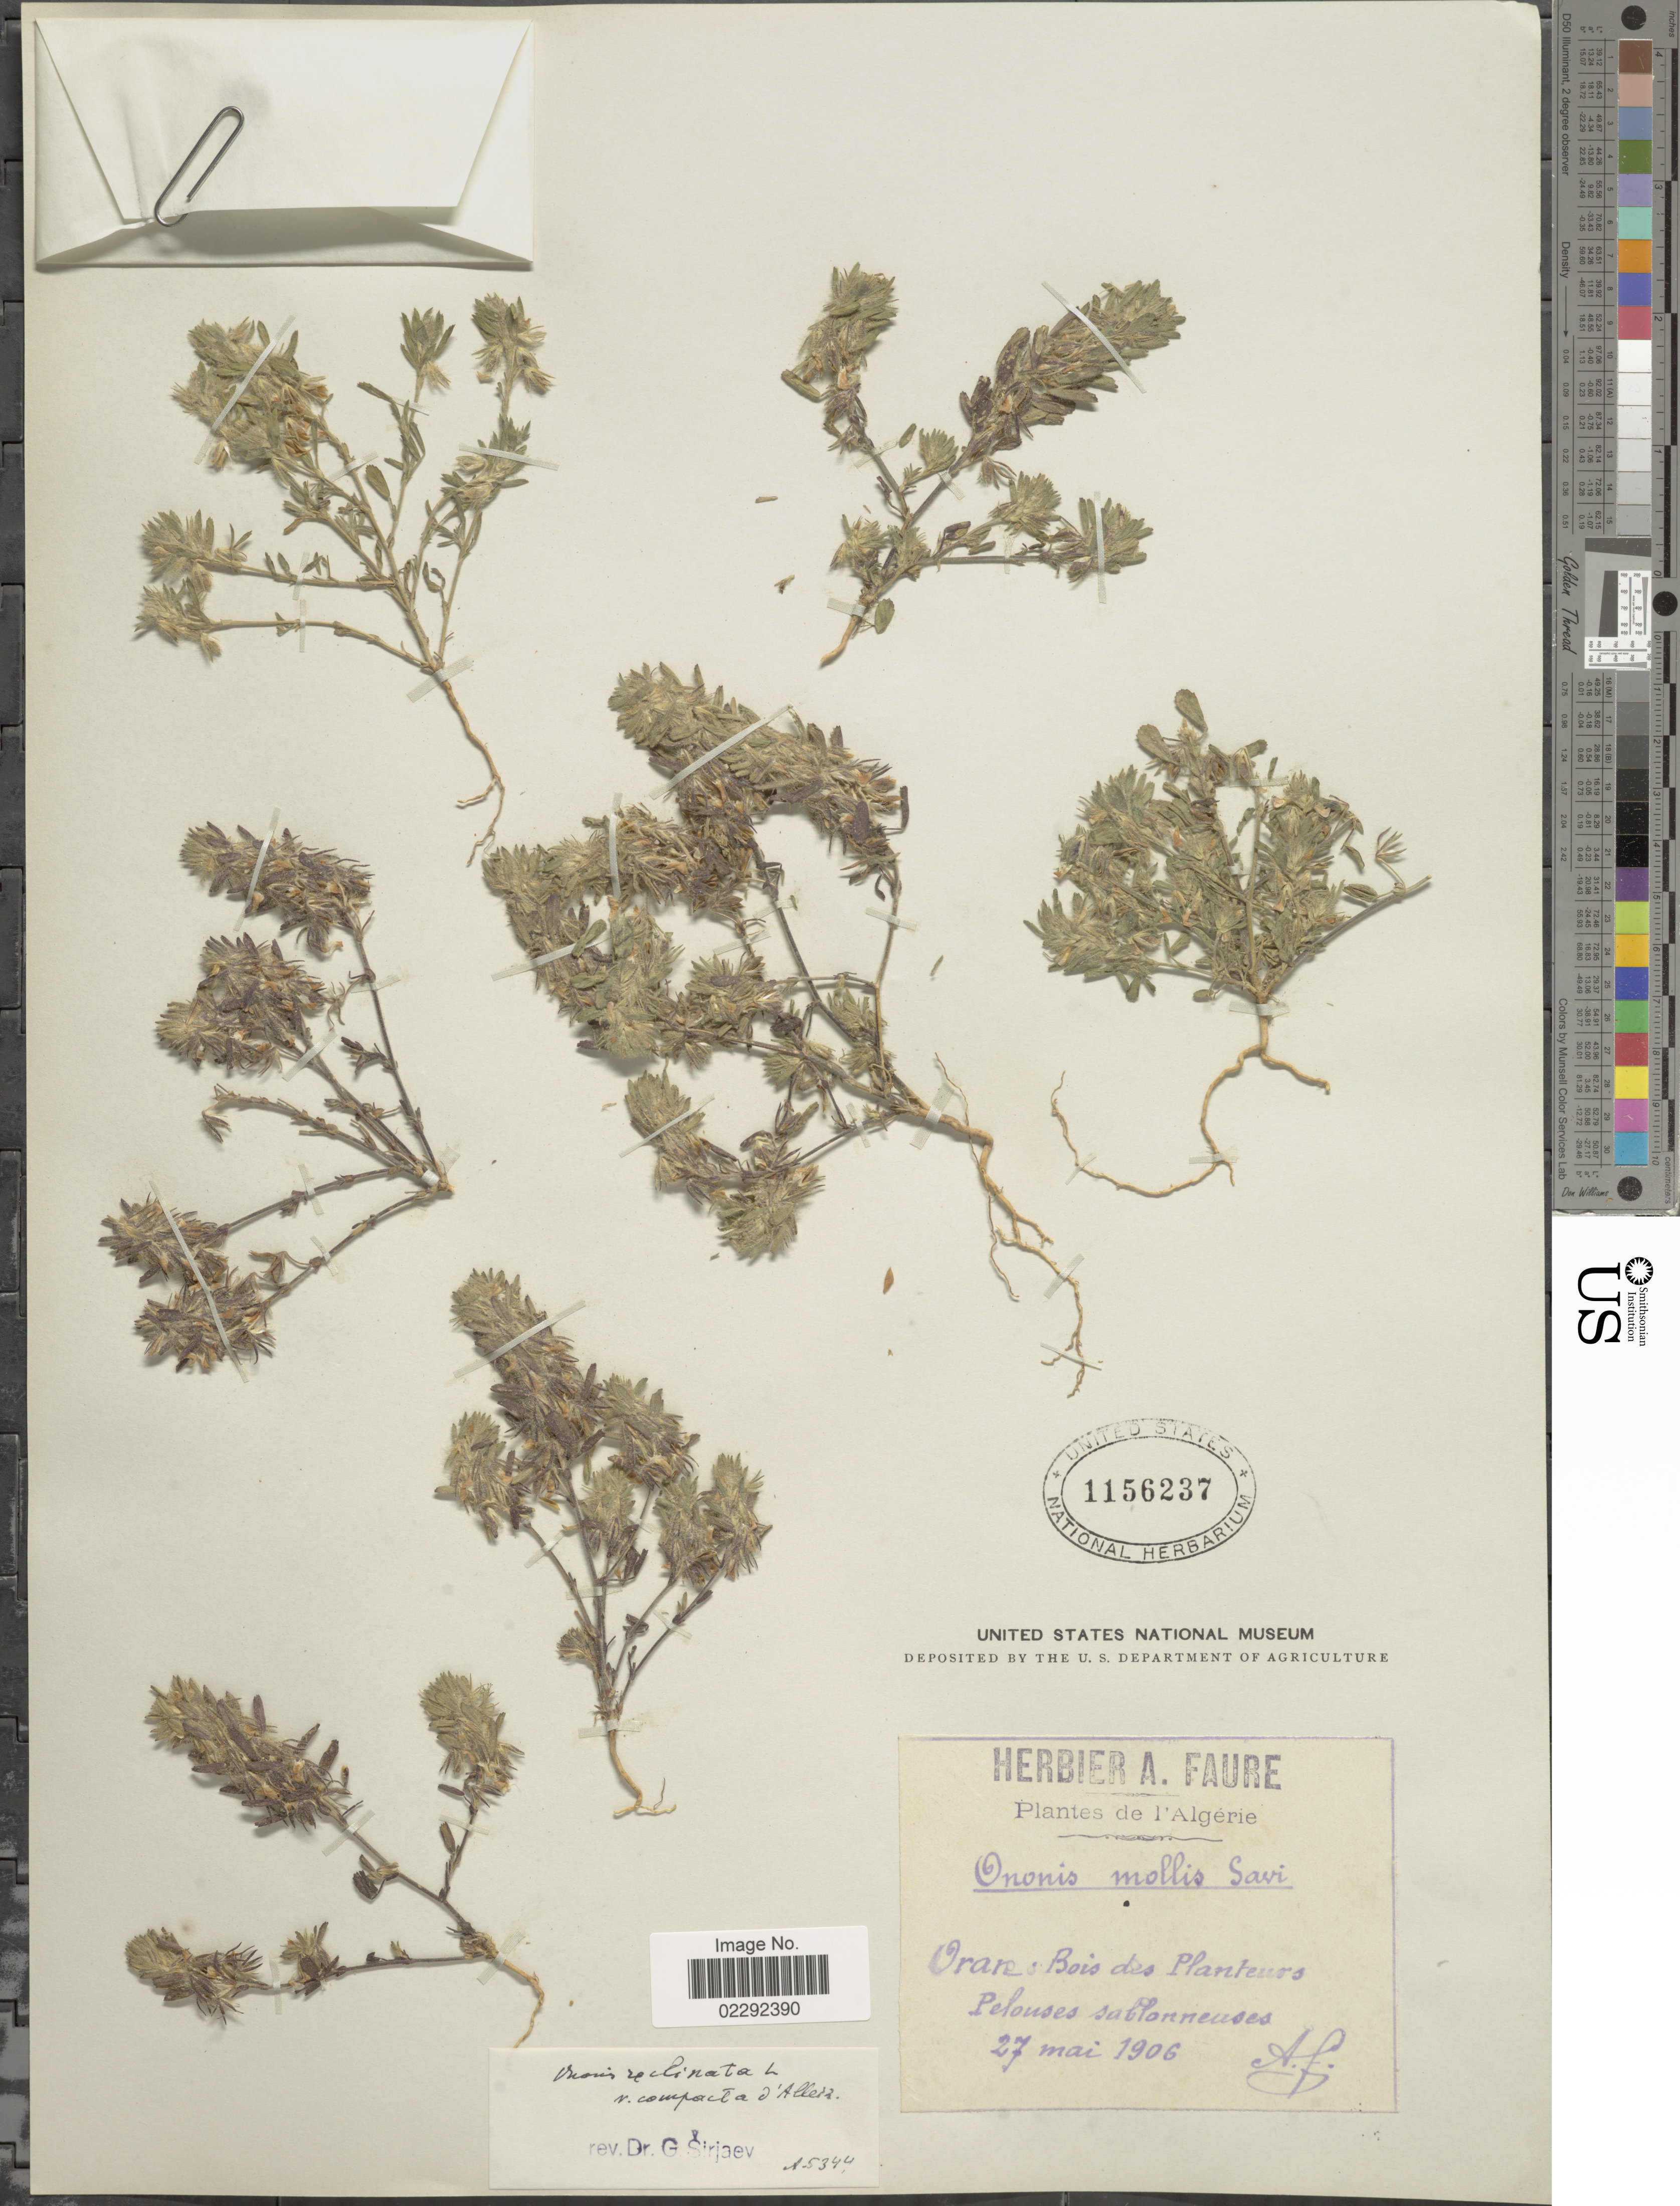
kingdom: Plantae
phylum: Tracheophyta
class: Magnoliopsida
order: Fabales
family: Fabaceae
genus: Ononis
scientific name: Ononis reclinata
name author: L.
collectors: A. Faure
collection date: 1906-05-27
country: Algeria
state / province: Oran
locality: Bois des Planteurs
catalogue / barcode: US 1156237